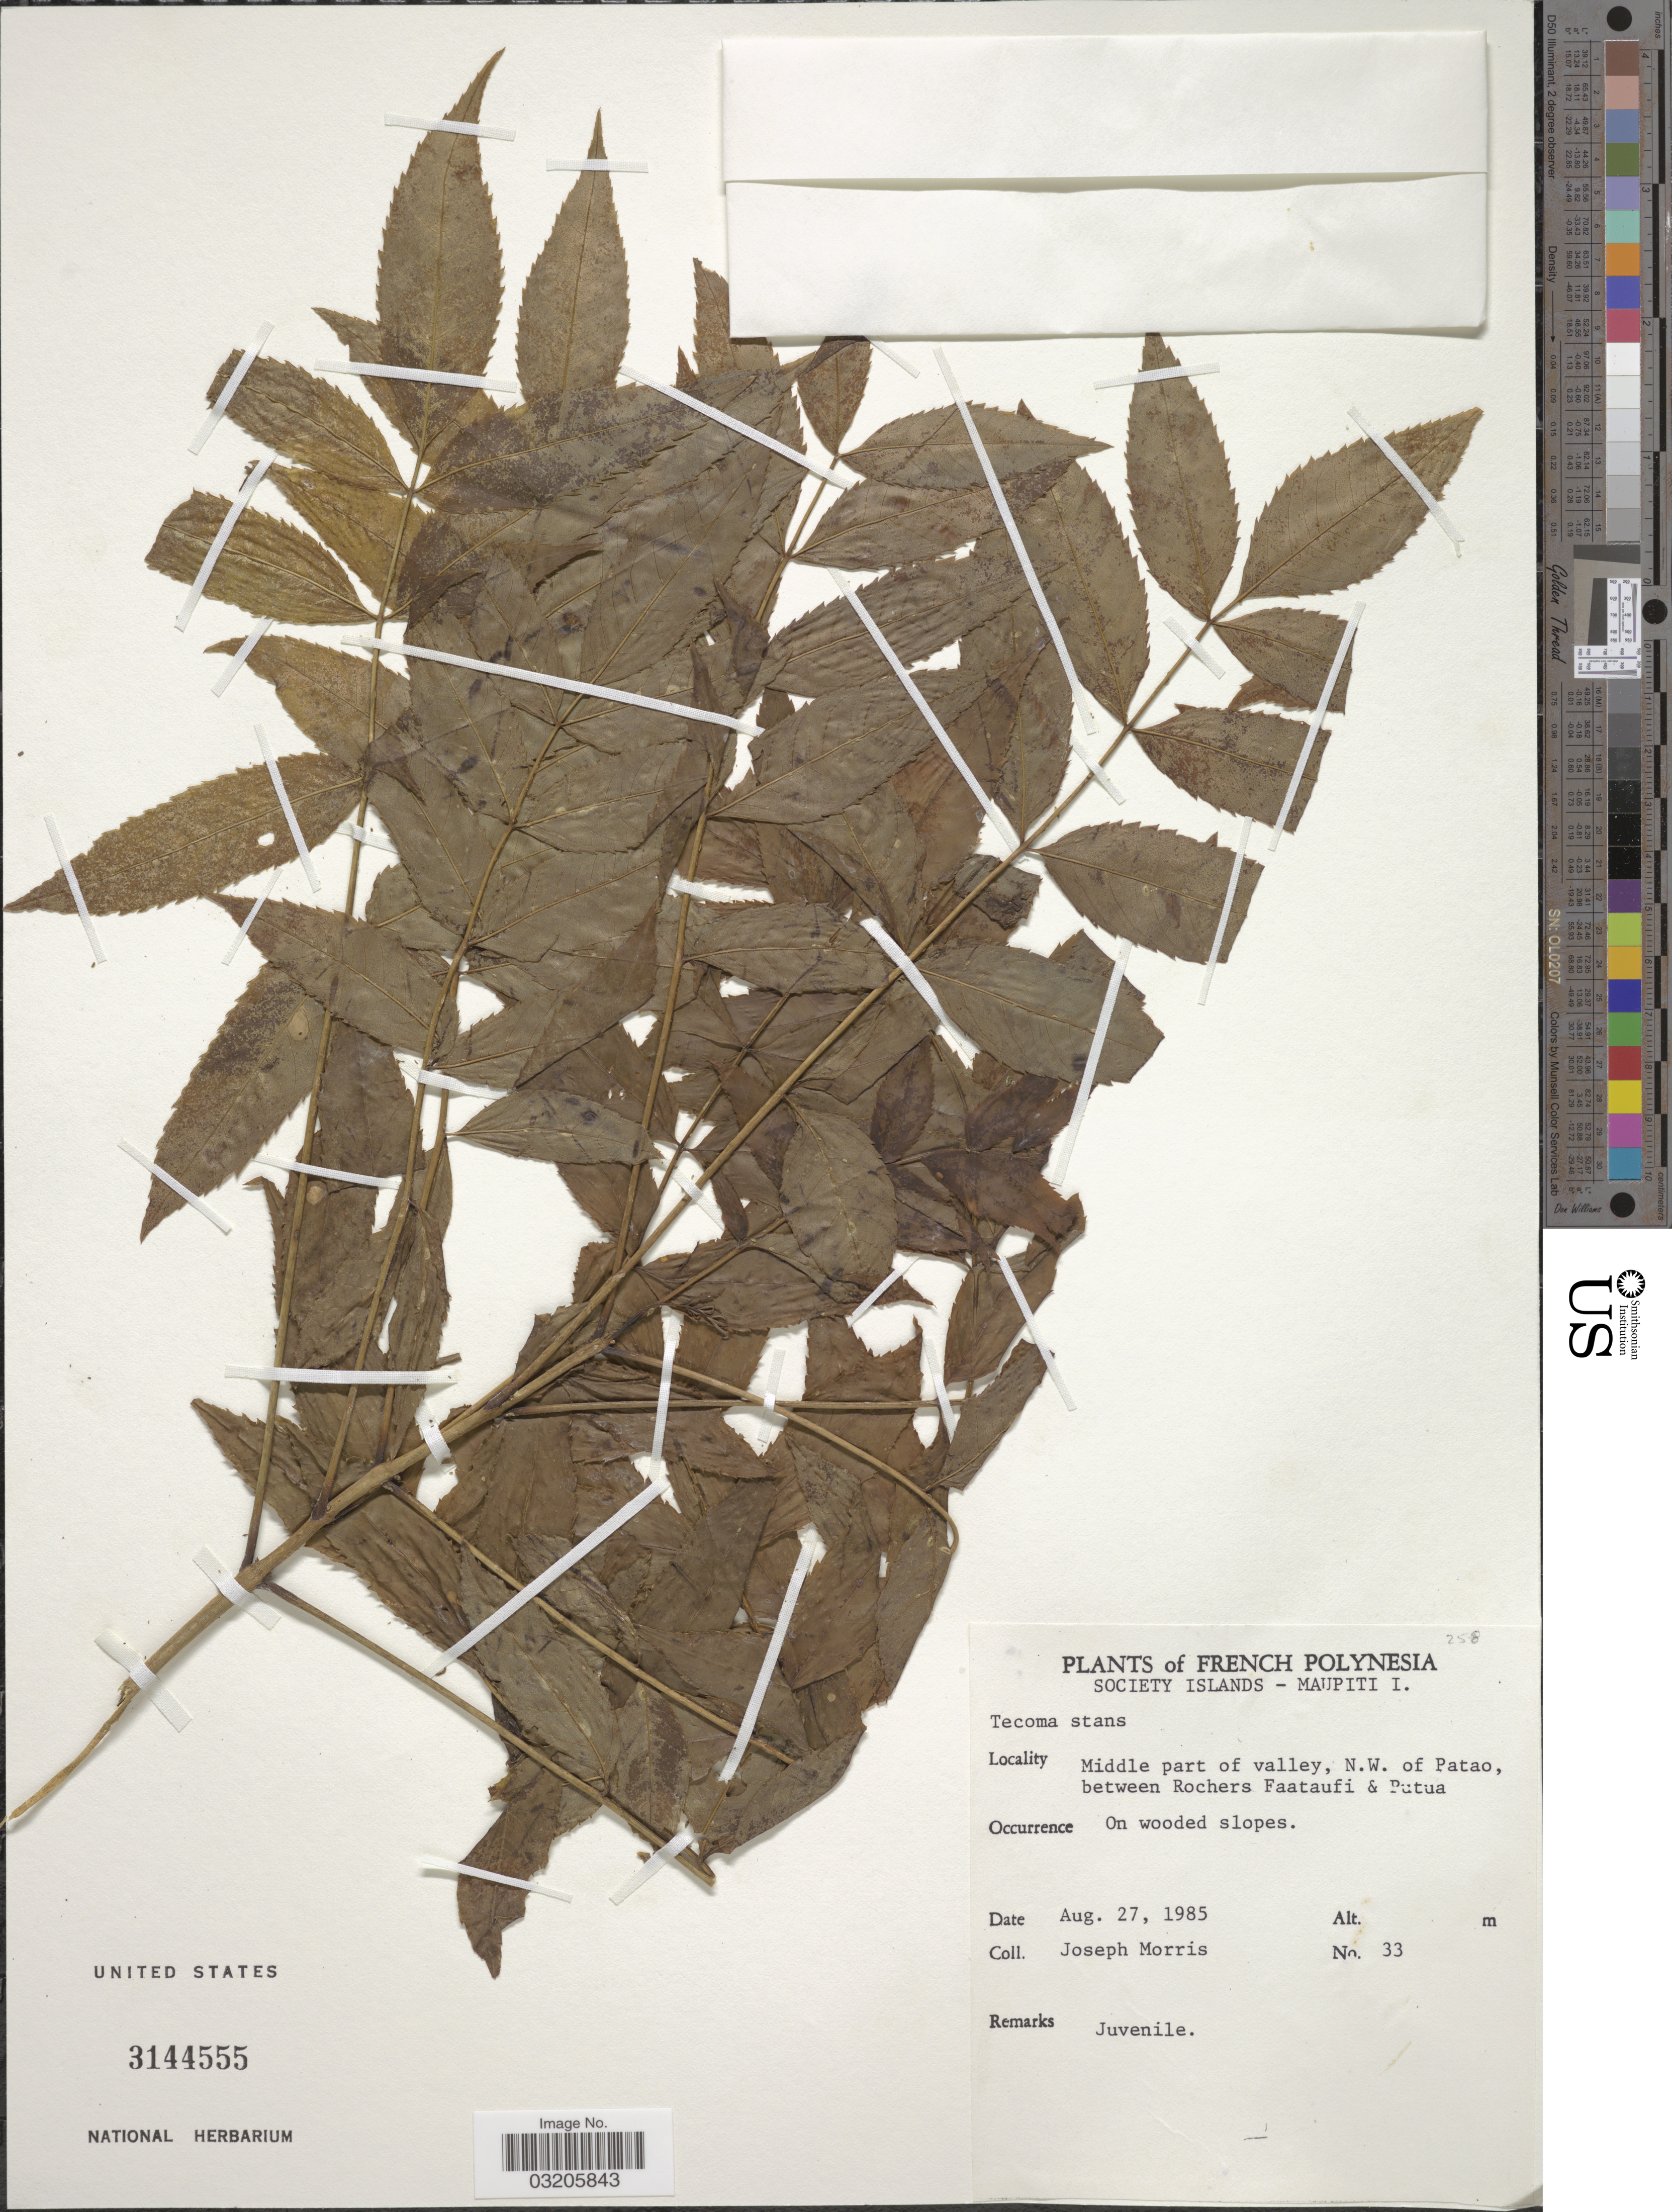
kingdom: Plantae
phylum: Tracheophyta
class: Magnoliopsida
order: Lamiales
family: Bignoniaceae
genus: Tecoma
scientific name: Tecoma stans var. stans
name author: (L.) Juss. ex Kunth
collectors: J. Morris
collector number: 33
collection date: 1985-08-27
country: French Polynesia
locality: Society Islands. Maupiti I. Middle part of valley, N.W. of Patao, between Rochers Faataufi & Putua.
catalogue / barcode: US 3144555